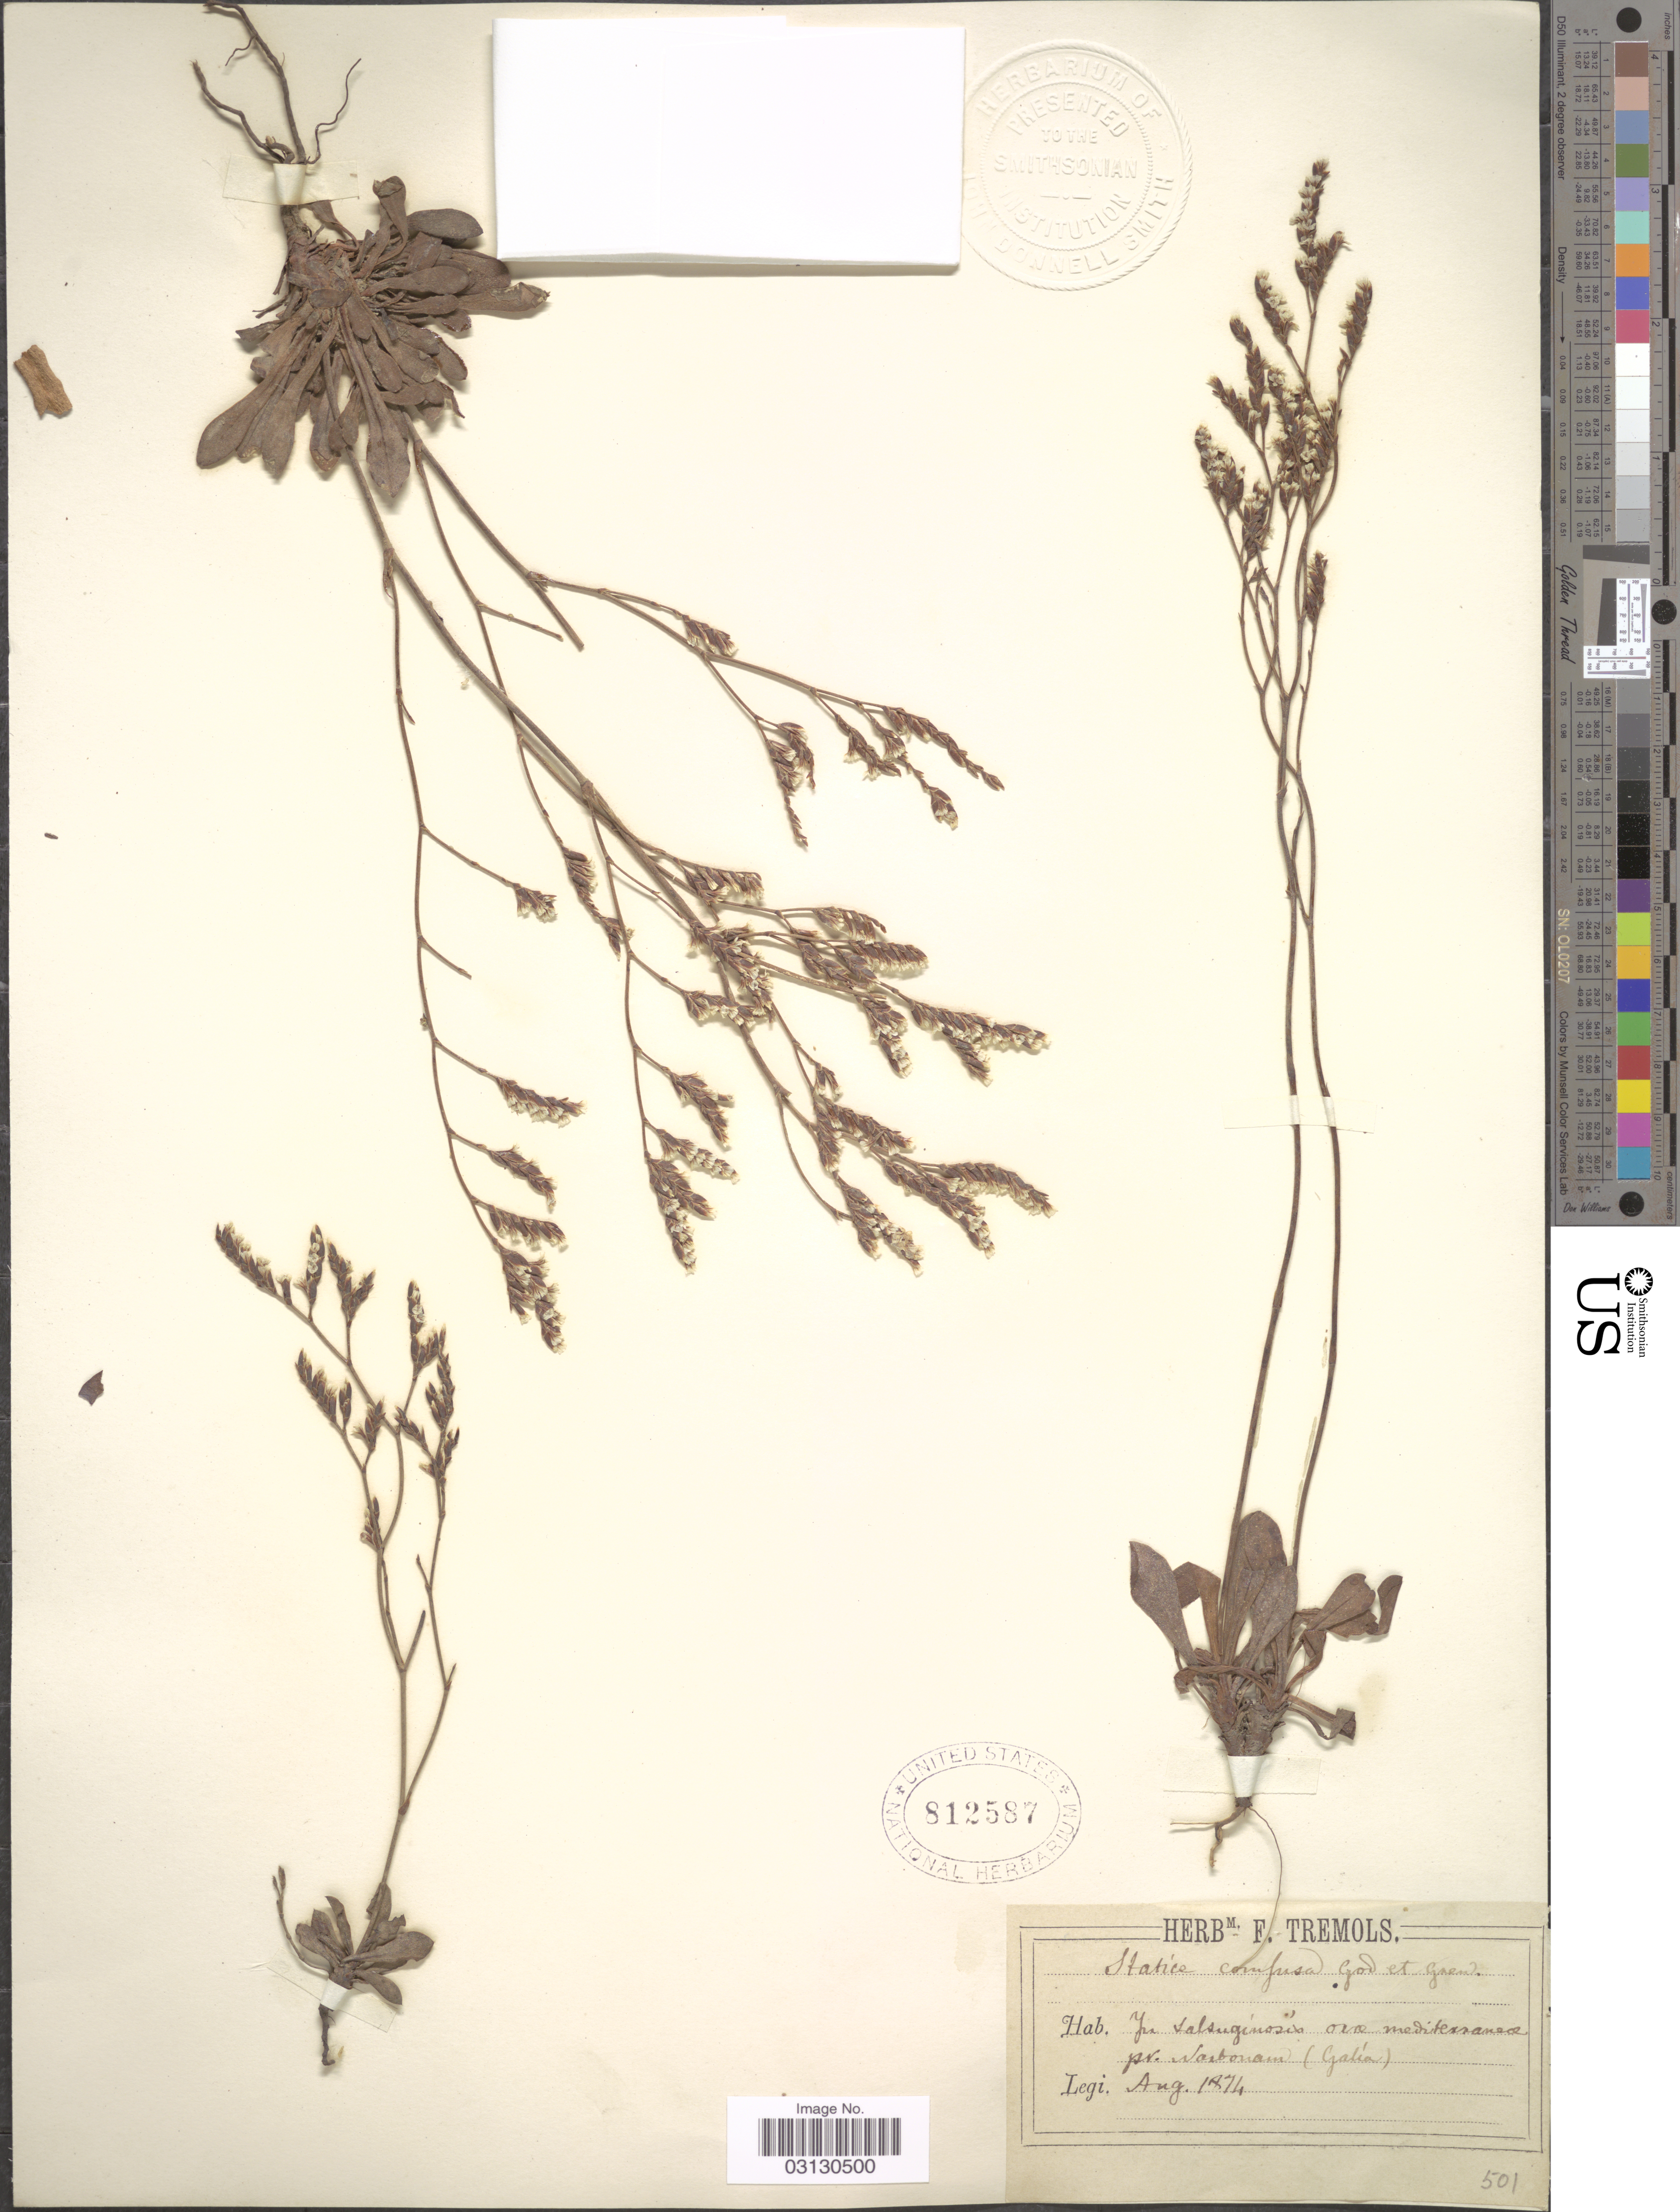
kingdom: Plantae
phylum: Tracheophyta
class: Magnoliopsida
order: Caryophyllales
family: Plumbaginaceae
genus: Limonium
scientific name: Limonium ramosissimum subsp. confusum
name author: (Gren. & Godr.) Pignatti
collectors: ex Herb. F. Tremols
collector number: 501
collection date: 1874-08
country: France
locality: In salsugínosís oue [interpreted] mediterraneæ pr. Narbonam (Galía).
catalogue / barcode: US 812587